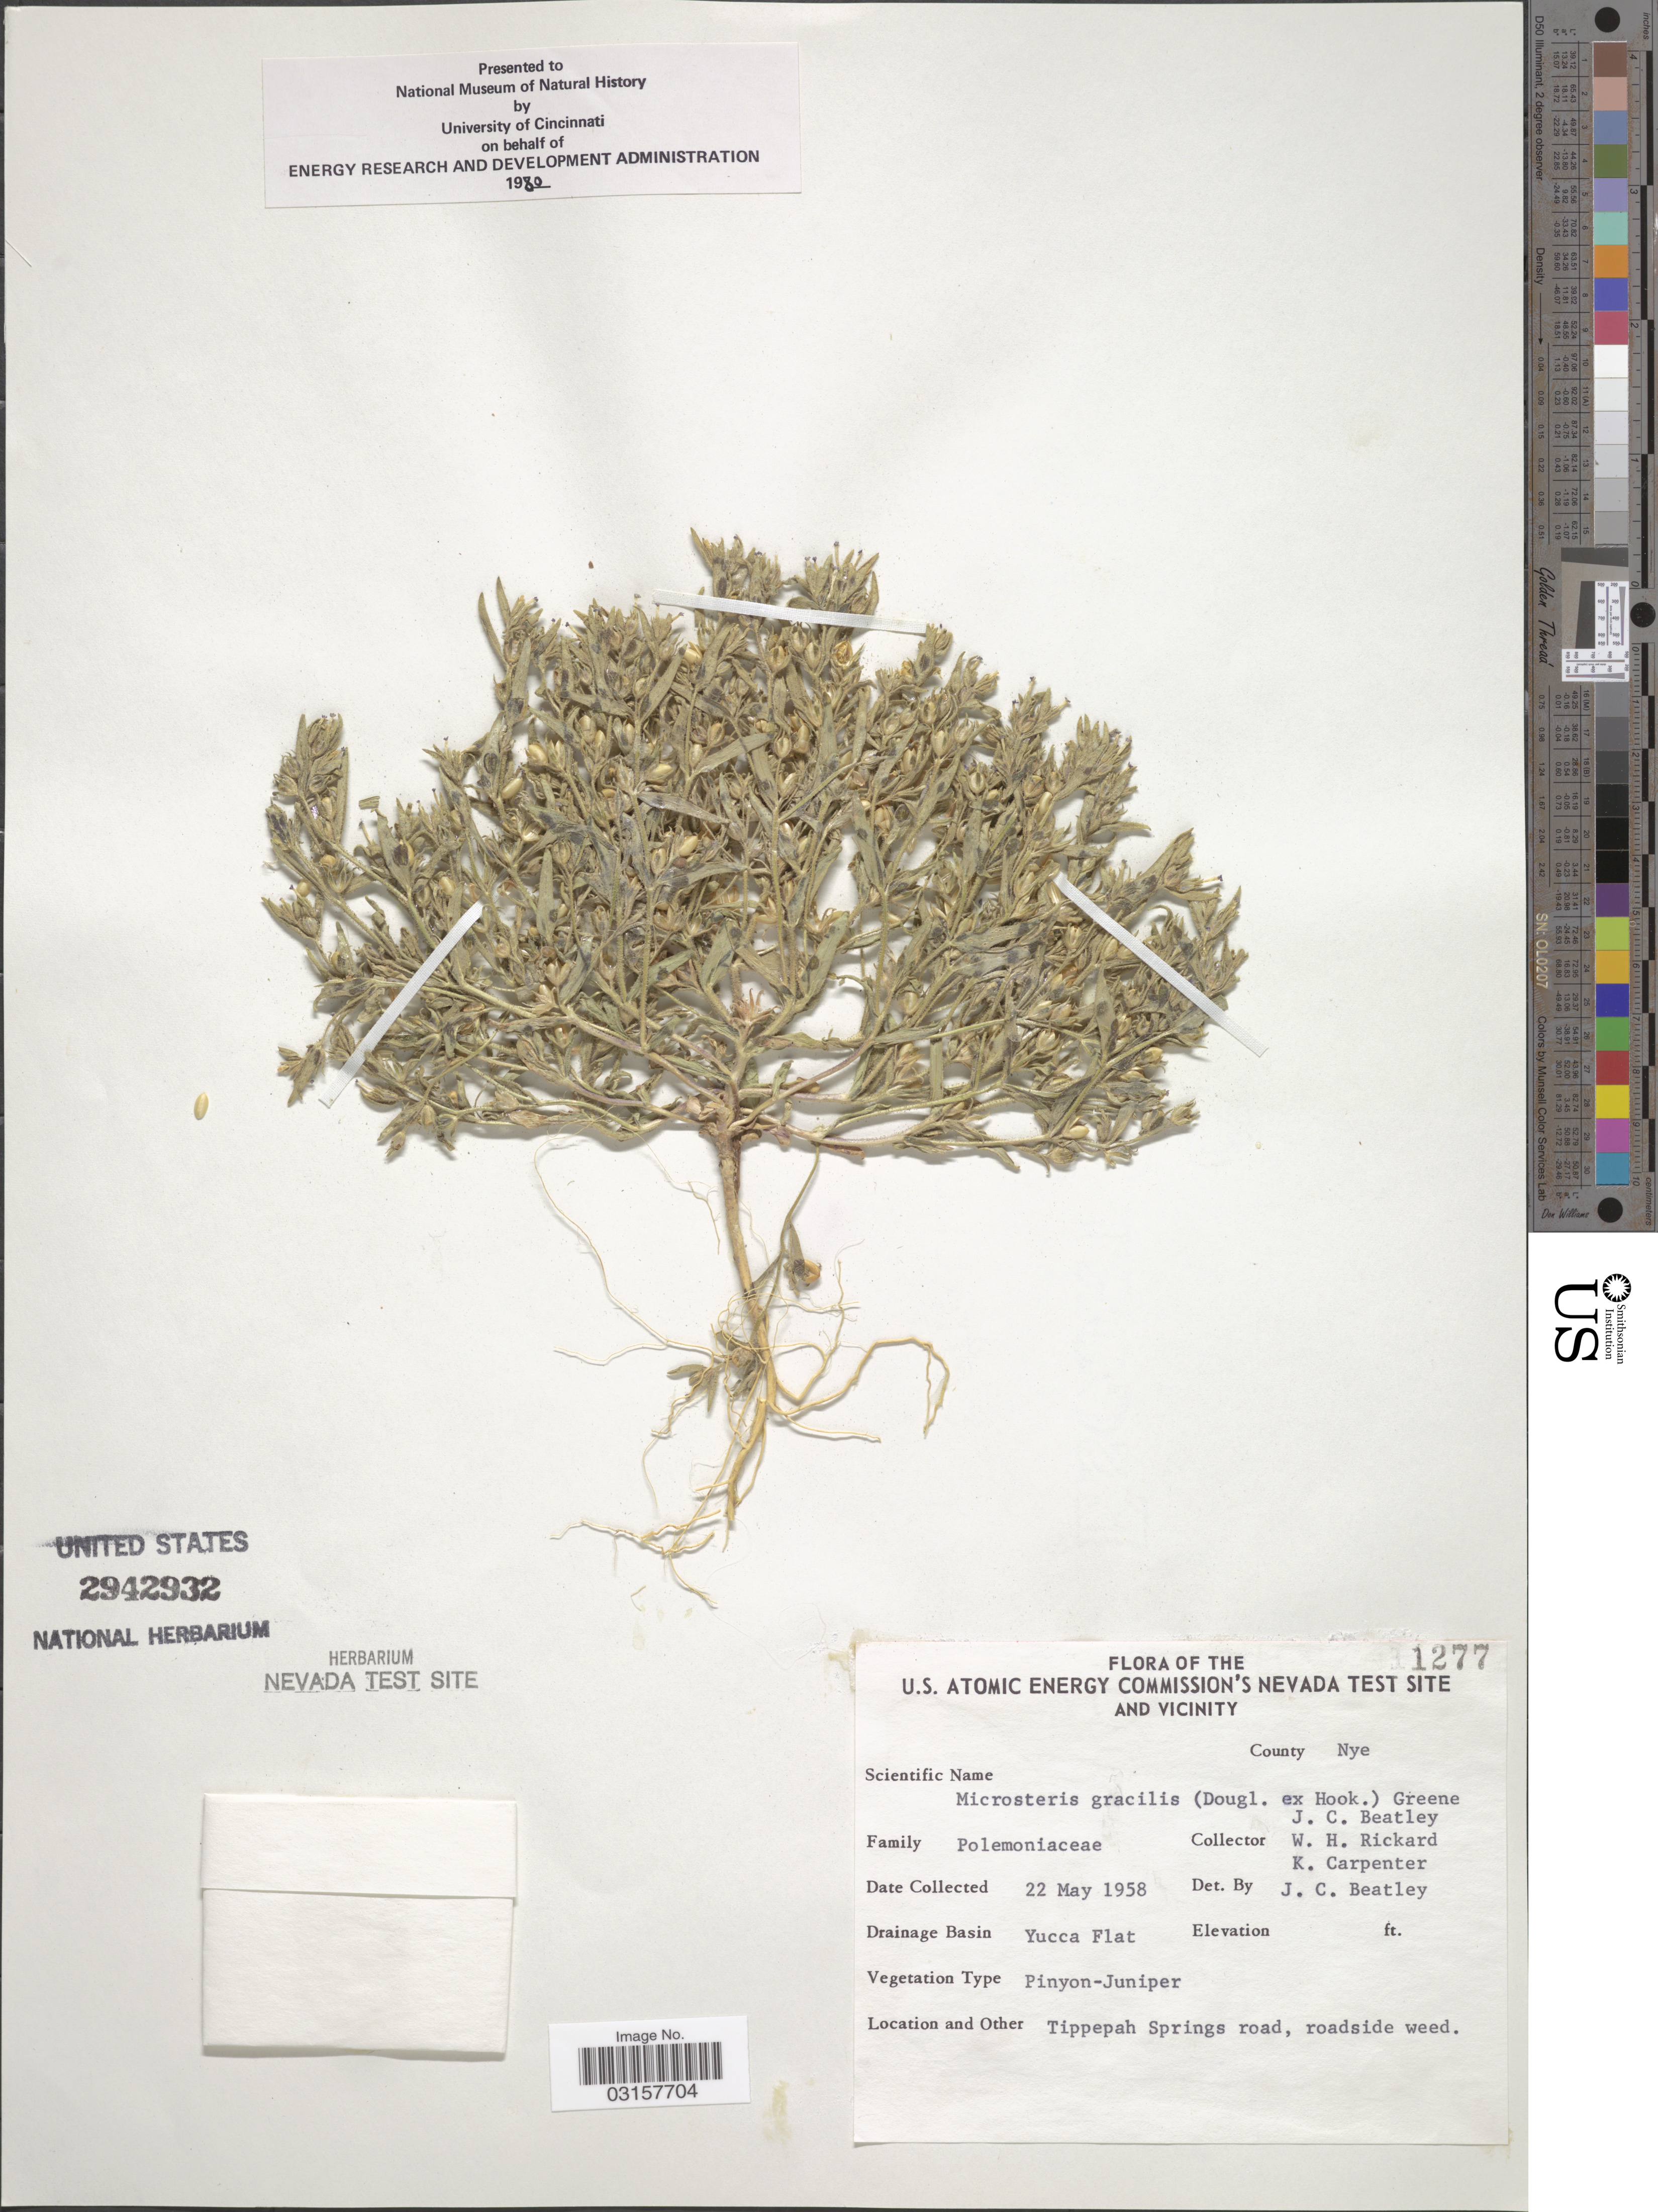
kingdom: Plantae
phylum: Tracheophyta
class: Magnoliopsida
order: Ericales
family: Polemoniaceae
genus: Microsteris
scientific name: Microsteris gracilis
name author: (Hook.) Greene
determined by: (US) Smithsonian Institution - National Museum of Natural History - Department of Botany (UNITED STATES)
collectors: J. C. Beatley, W. Rickard & K. Carpenter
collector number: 1277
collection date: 1958-05-22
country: United States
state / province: Nevada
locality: U.S. Atomic Energy Commision's Nevada Test Site and Vicinity. County Nye. Drainage Basin Yucca Flat. Tippepah Springs road, roadside weed.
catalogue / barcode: US 2942932